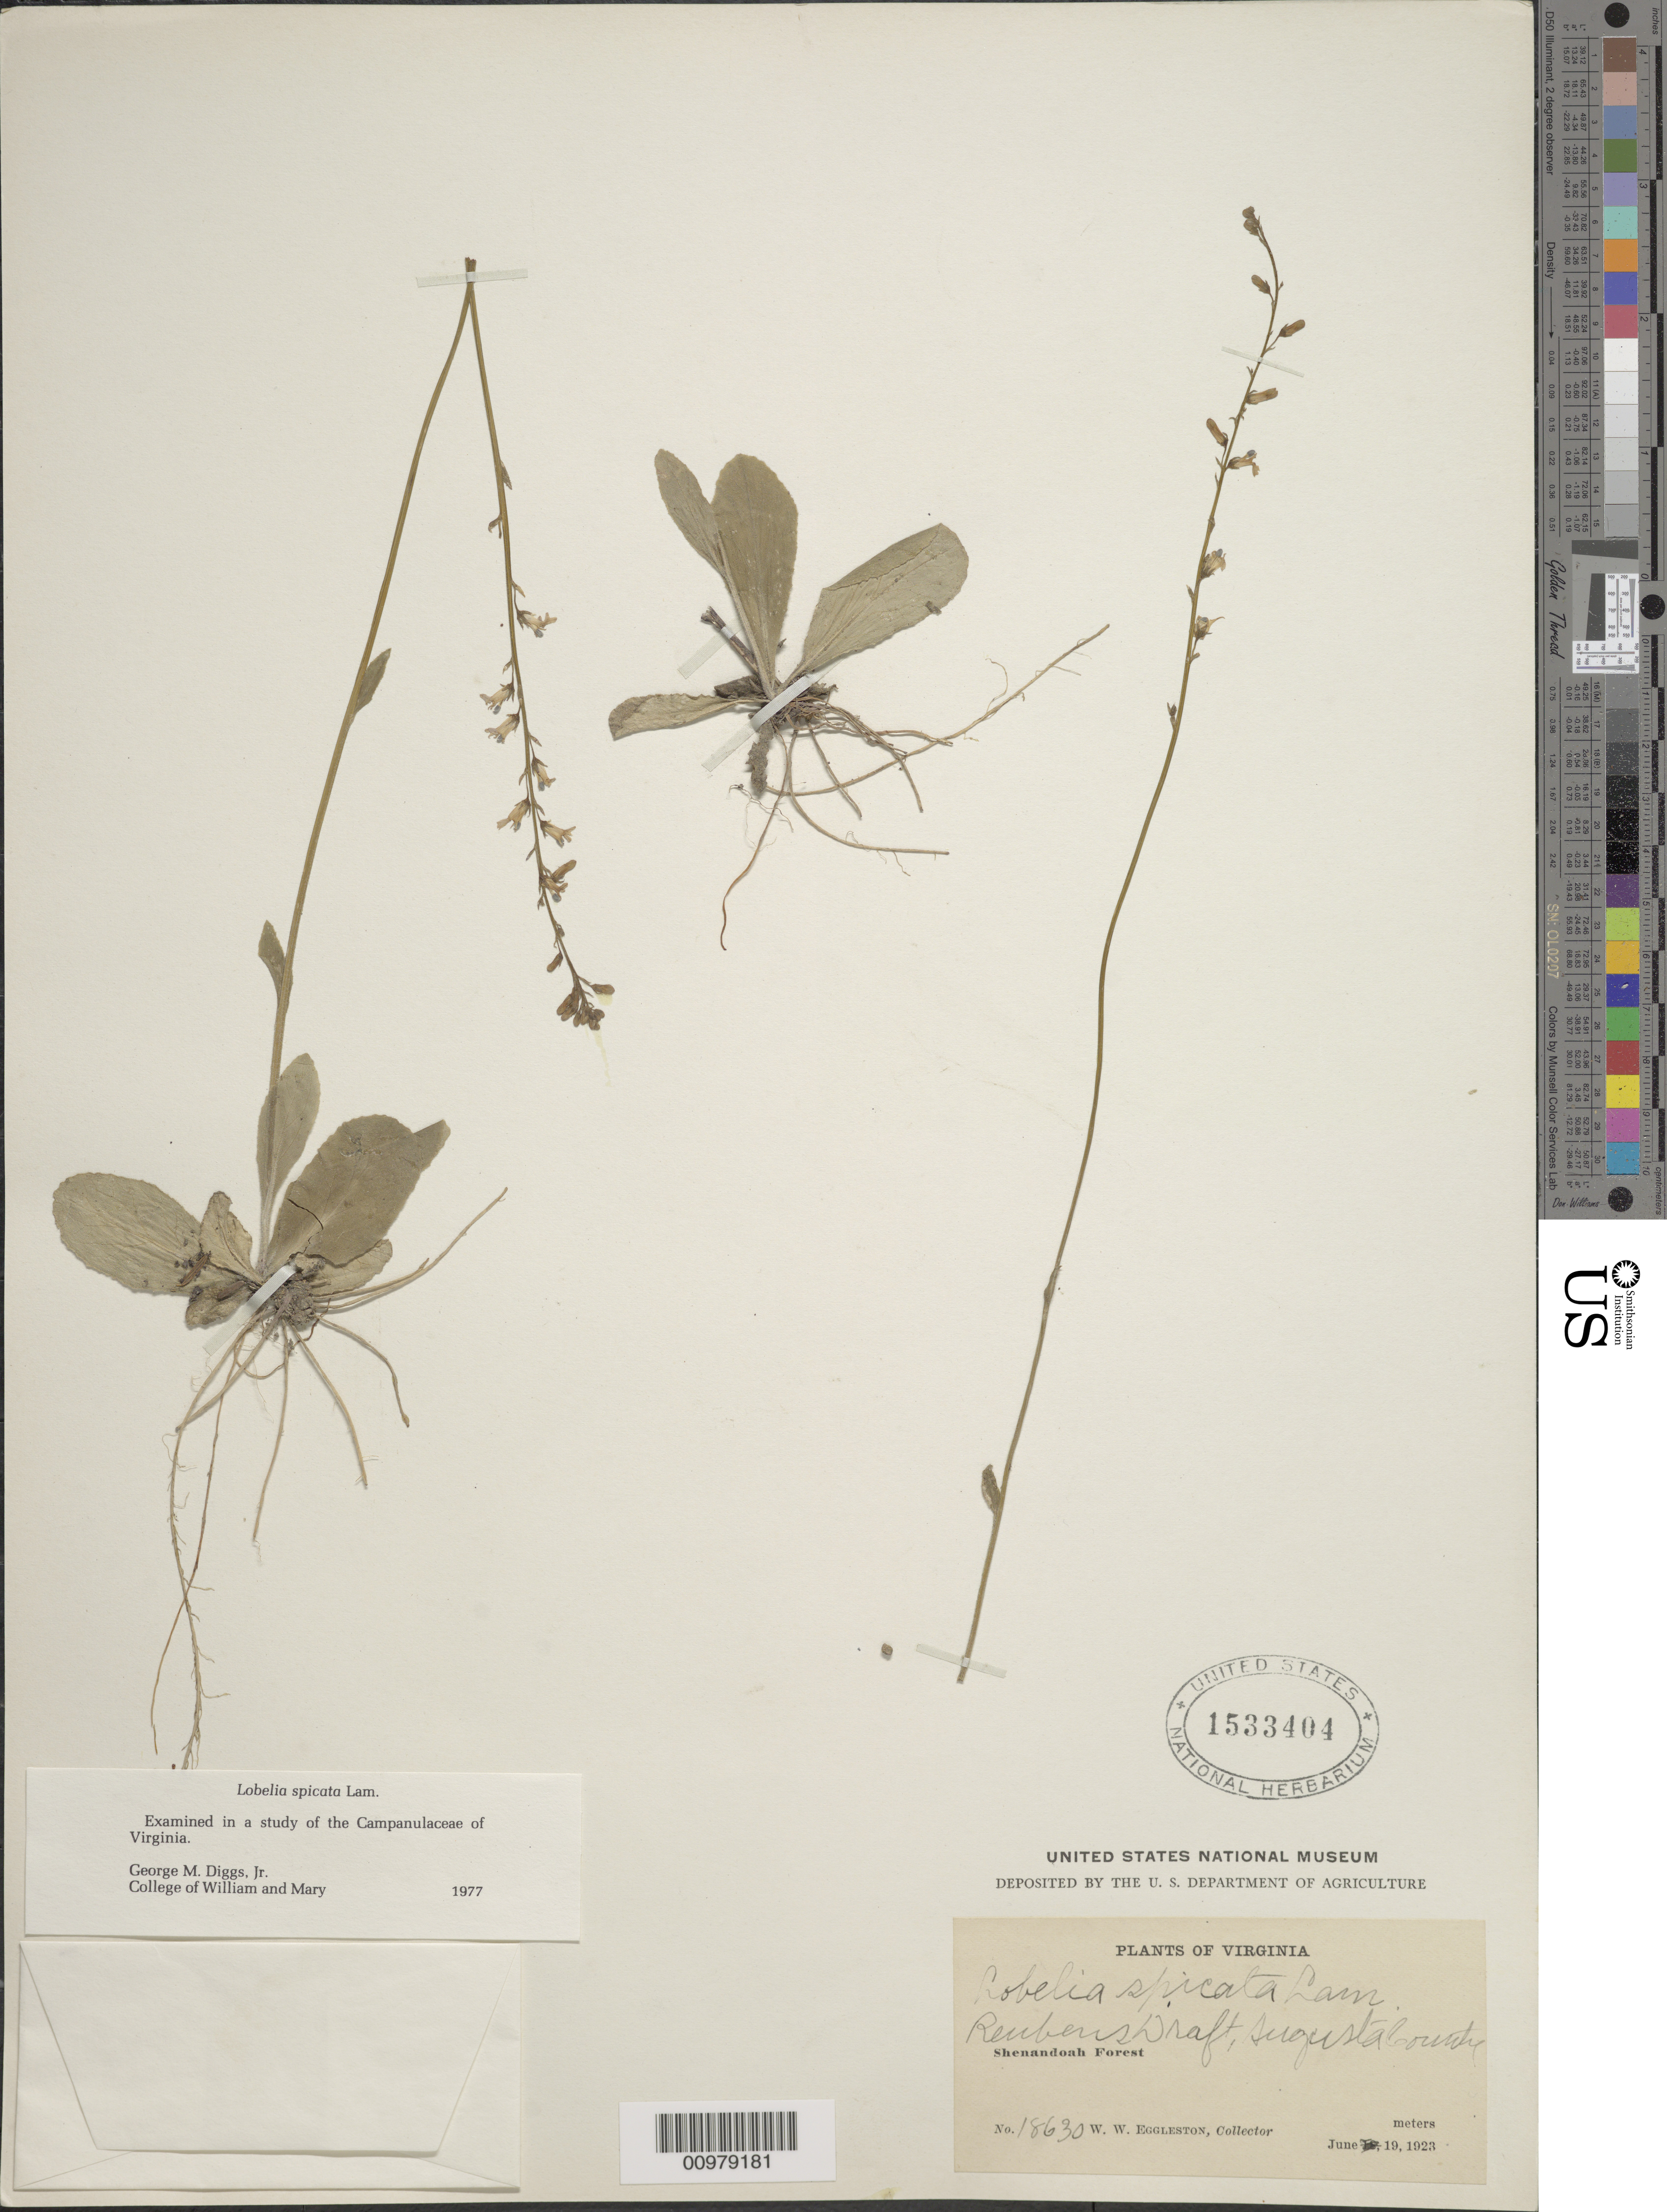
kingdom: Plantae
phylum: Tracheophyta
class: Magnoliopsida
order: Asterales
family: Campanulaceae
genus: Lobelia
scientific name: Lobelia spicata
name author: Lam.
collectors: W. W. Eggleston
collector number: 18630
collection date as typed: June 19, 1923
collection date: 1923-06-19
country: United States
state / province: Virginia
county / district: Augusta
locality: Reubens Draft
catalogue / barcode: US 1533404